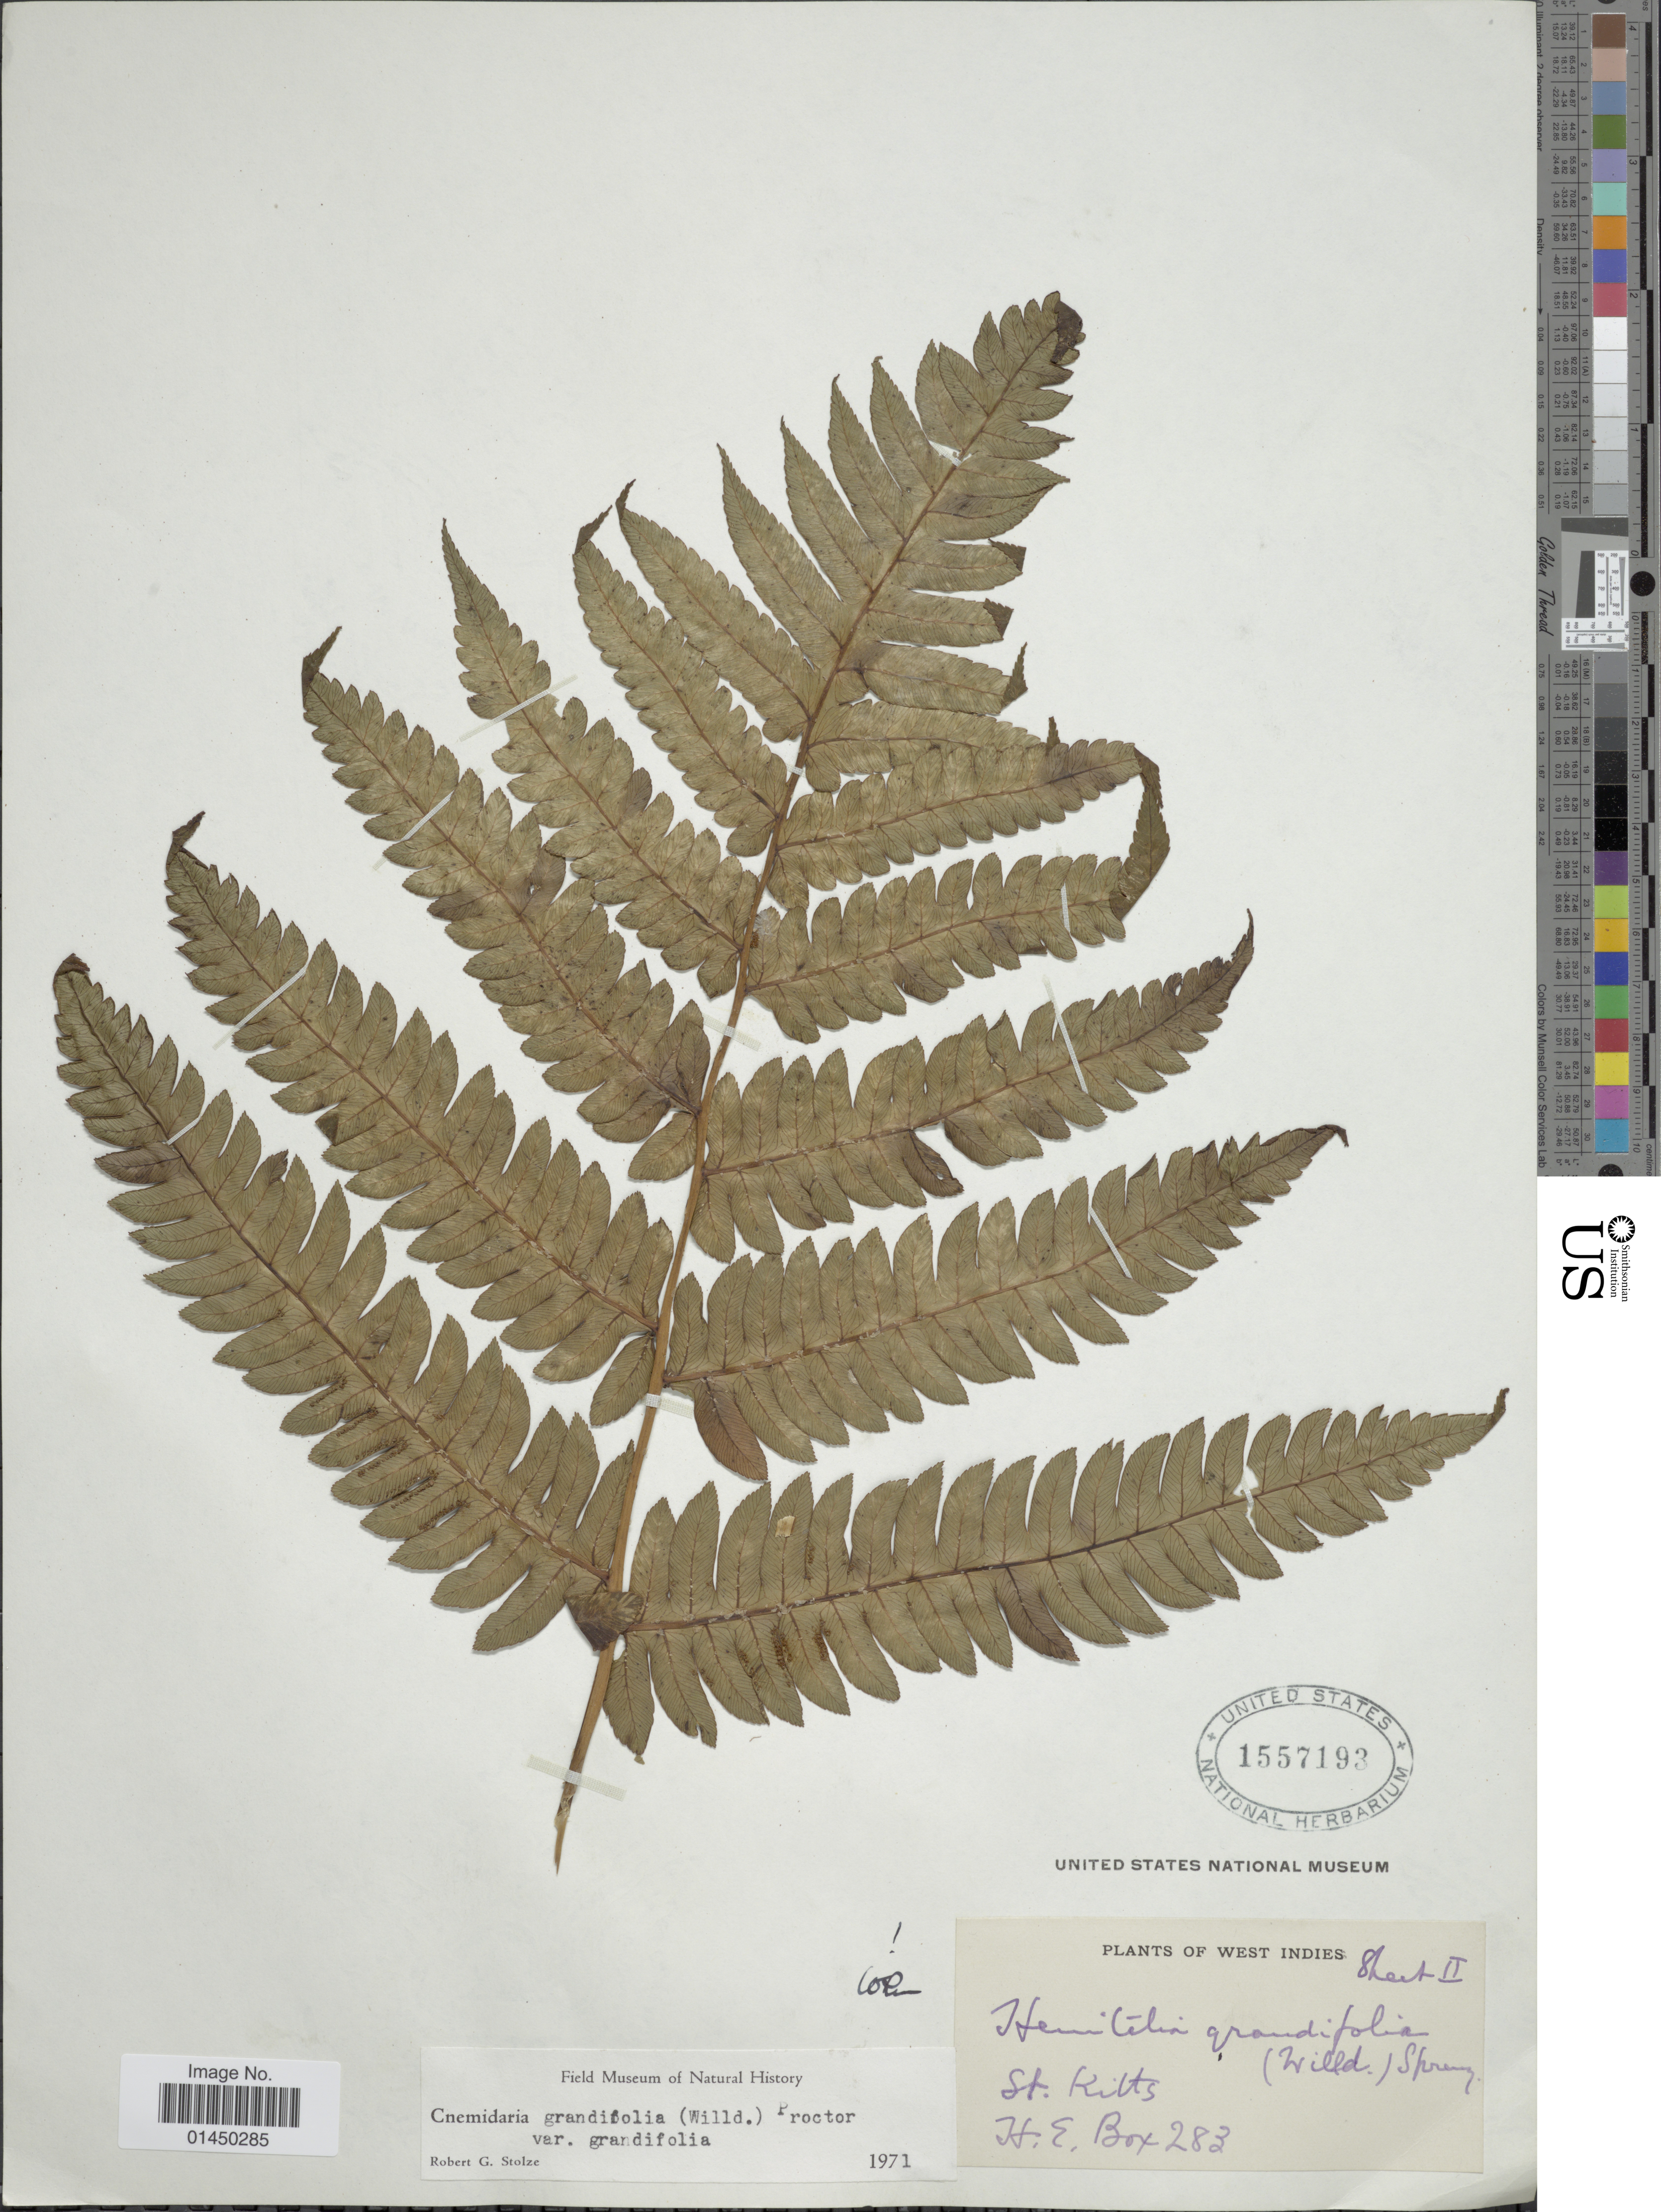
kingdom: Plantae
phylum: Tracheophyta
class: Polypodiopsida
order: Cyatheales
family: Cyatheaceae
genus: Cyathea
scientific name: Cyathea grandifolia var. grandifolia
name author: Willd.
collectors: H. E. Box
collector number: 283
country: St. Christopher-Nevis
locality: St. Kitts.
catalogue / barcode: US 1557193